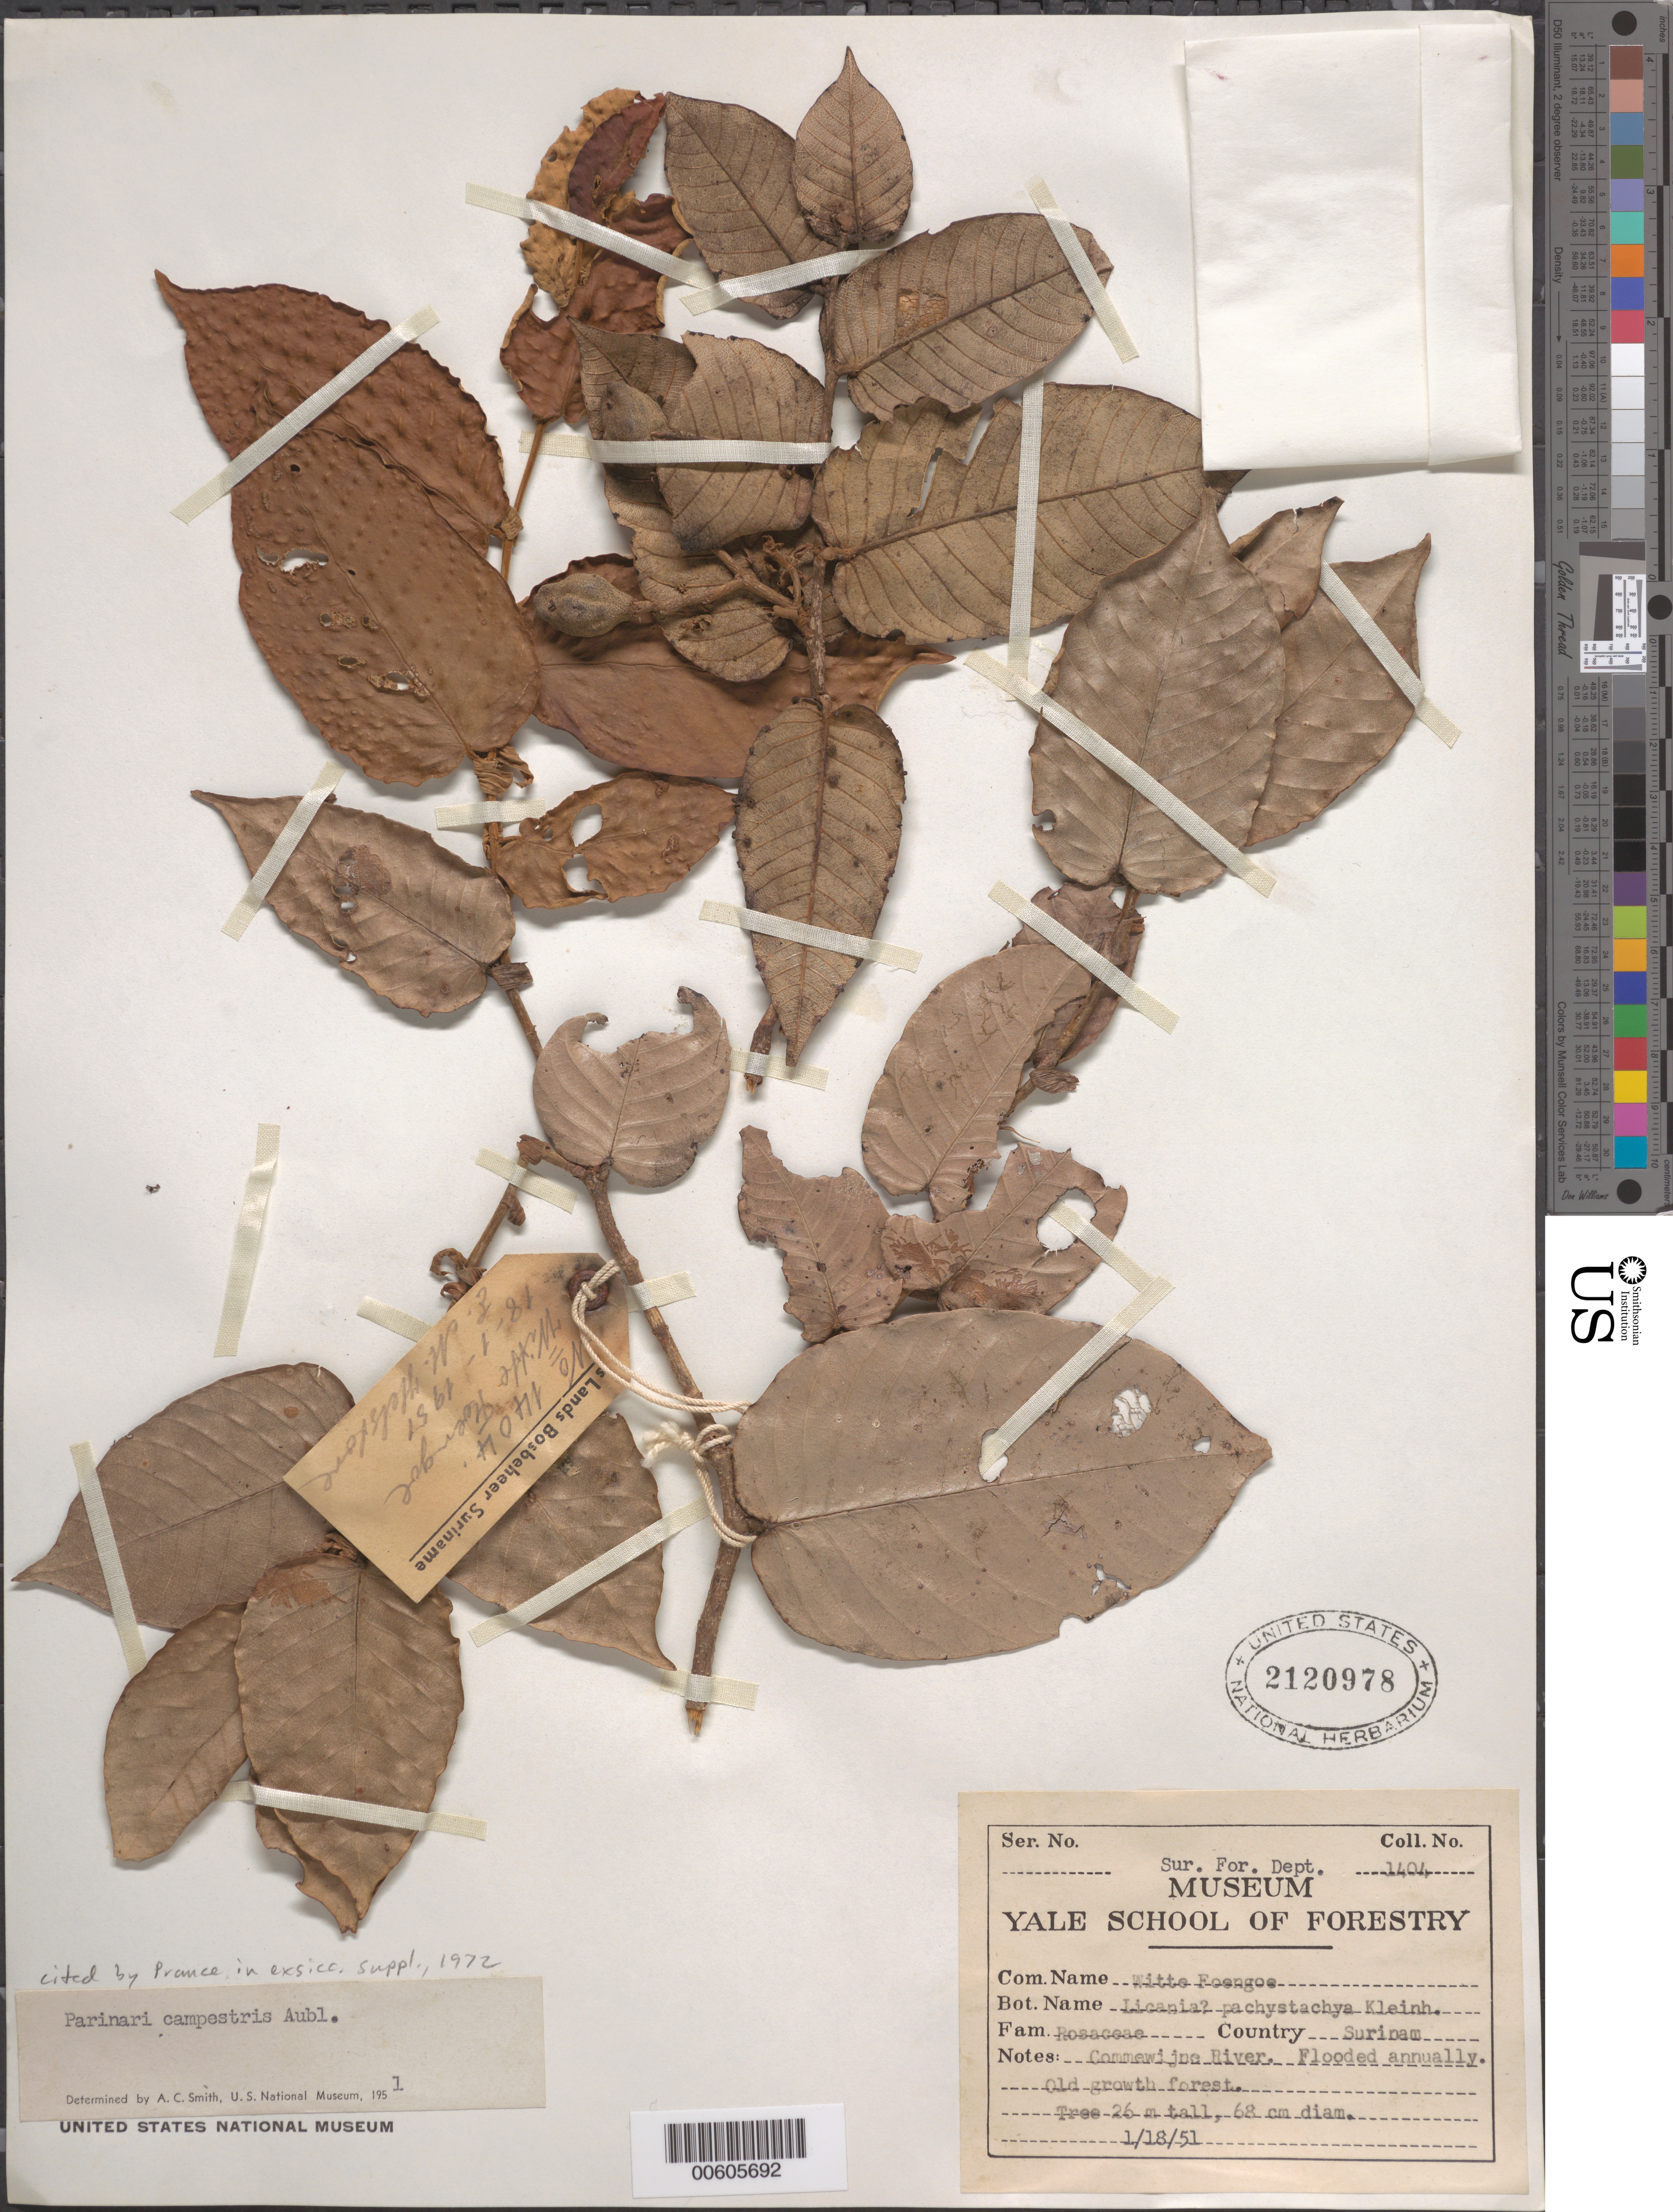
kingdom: Plantae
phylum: Tracheophyta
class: Magnoliopsida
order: Malpighiales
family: Chrysobalanaceae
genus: Parinari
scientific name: Parinari campestris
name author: Aubl.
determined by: Prance, G. T.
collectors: Forestry Bureau-Surinam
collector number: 1404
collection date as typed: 18-Jan-51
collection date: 1951-01-18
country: Suriname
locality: Commewijne R.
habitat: Old growth forest, flooded annually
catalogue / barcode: US 2120978